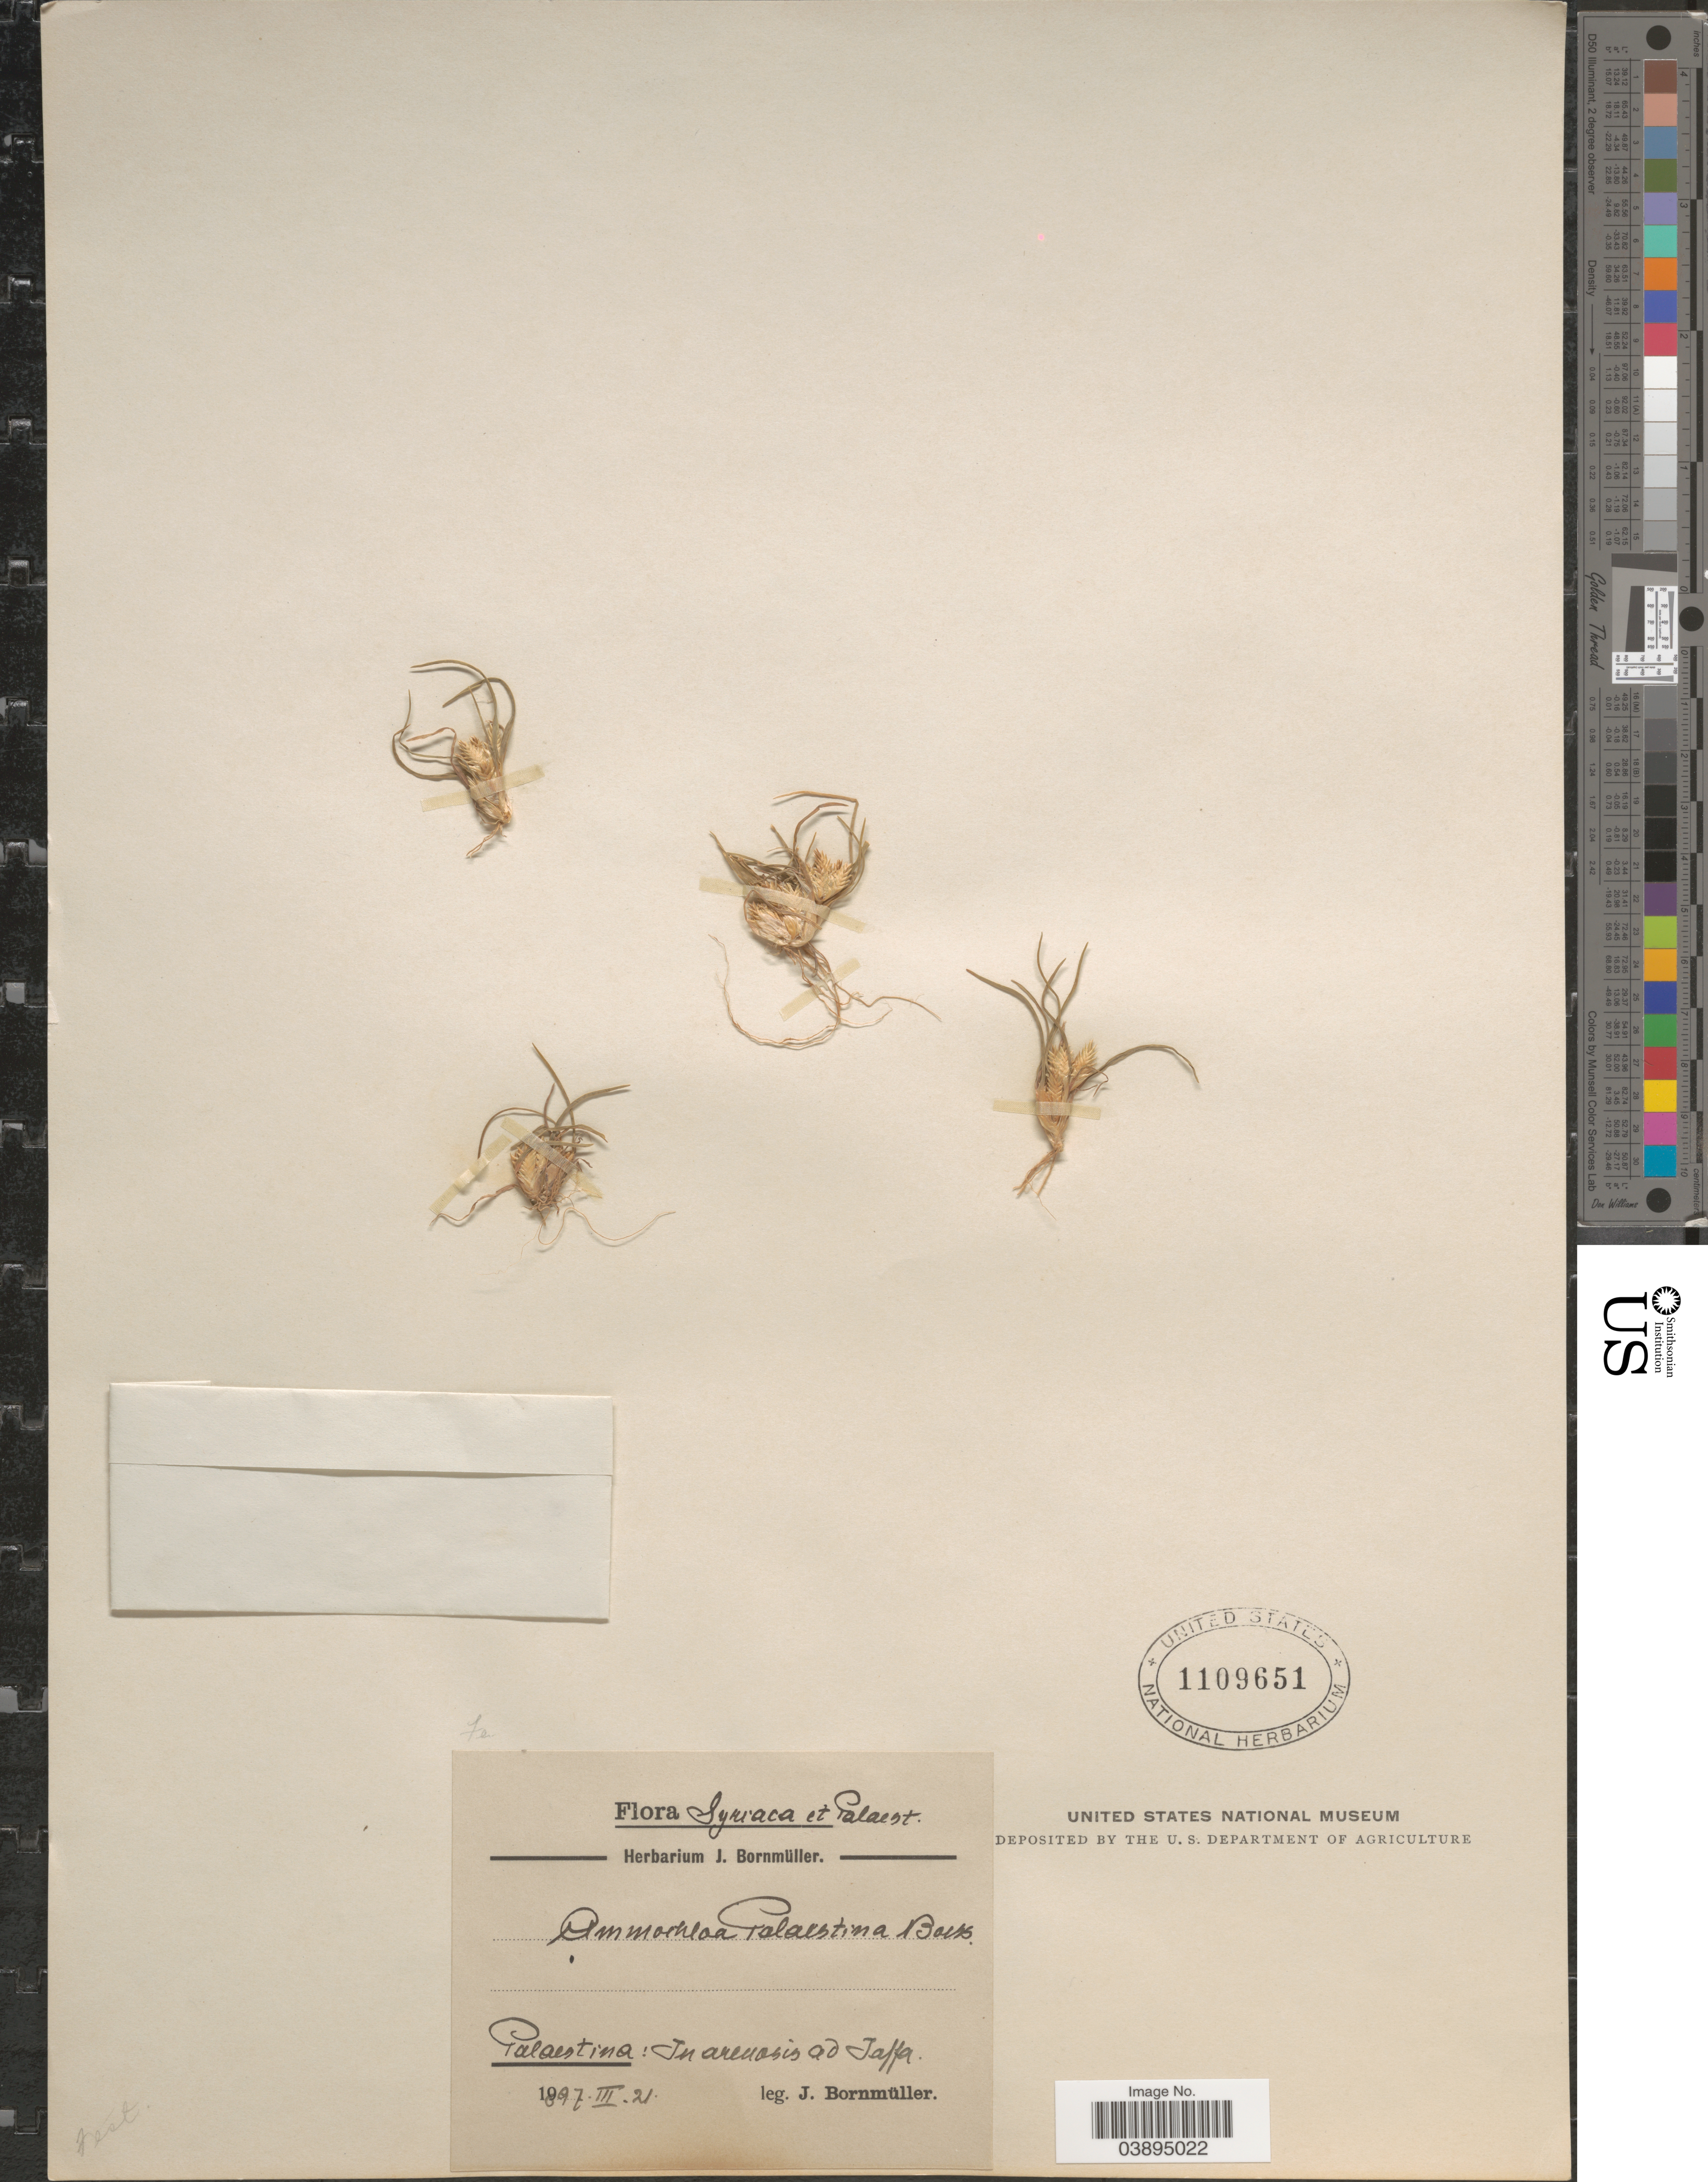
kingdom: Plantae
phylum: Tracheophyta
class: Liliopsida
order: Poales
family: Poaceae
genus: Ammochloa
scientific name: Ammochloa palaestina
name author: Boiss.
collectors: J. Bornmüller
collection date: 1897-03-21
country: Israel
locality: Palaestina: In arenosis ad Jaffa.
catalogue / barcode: US 1109651